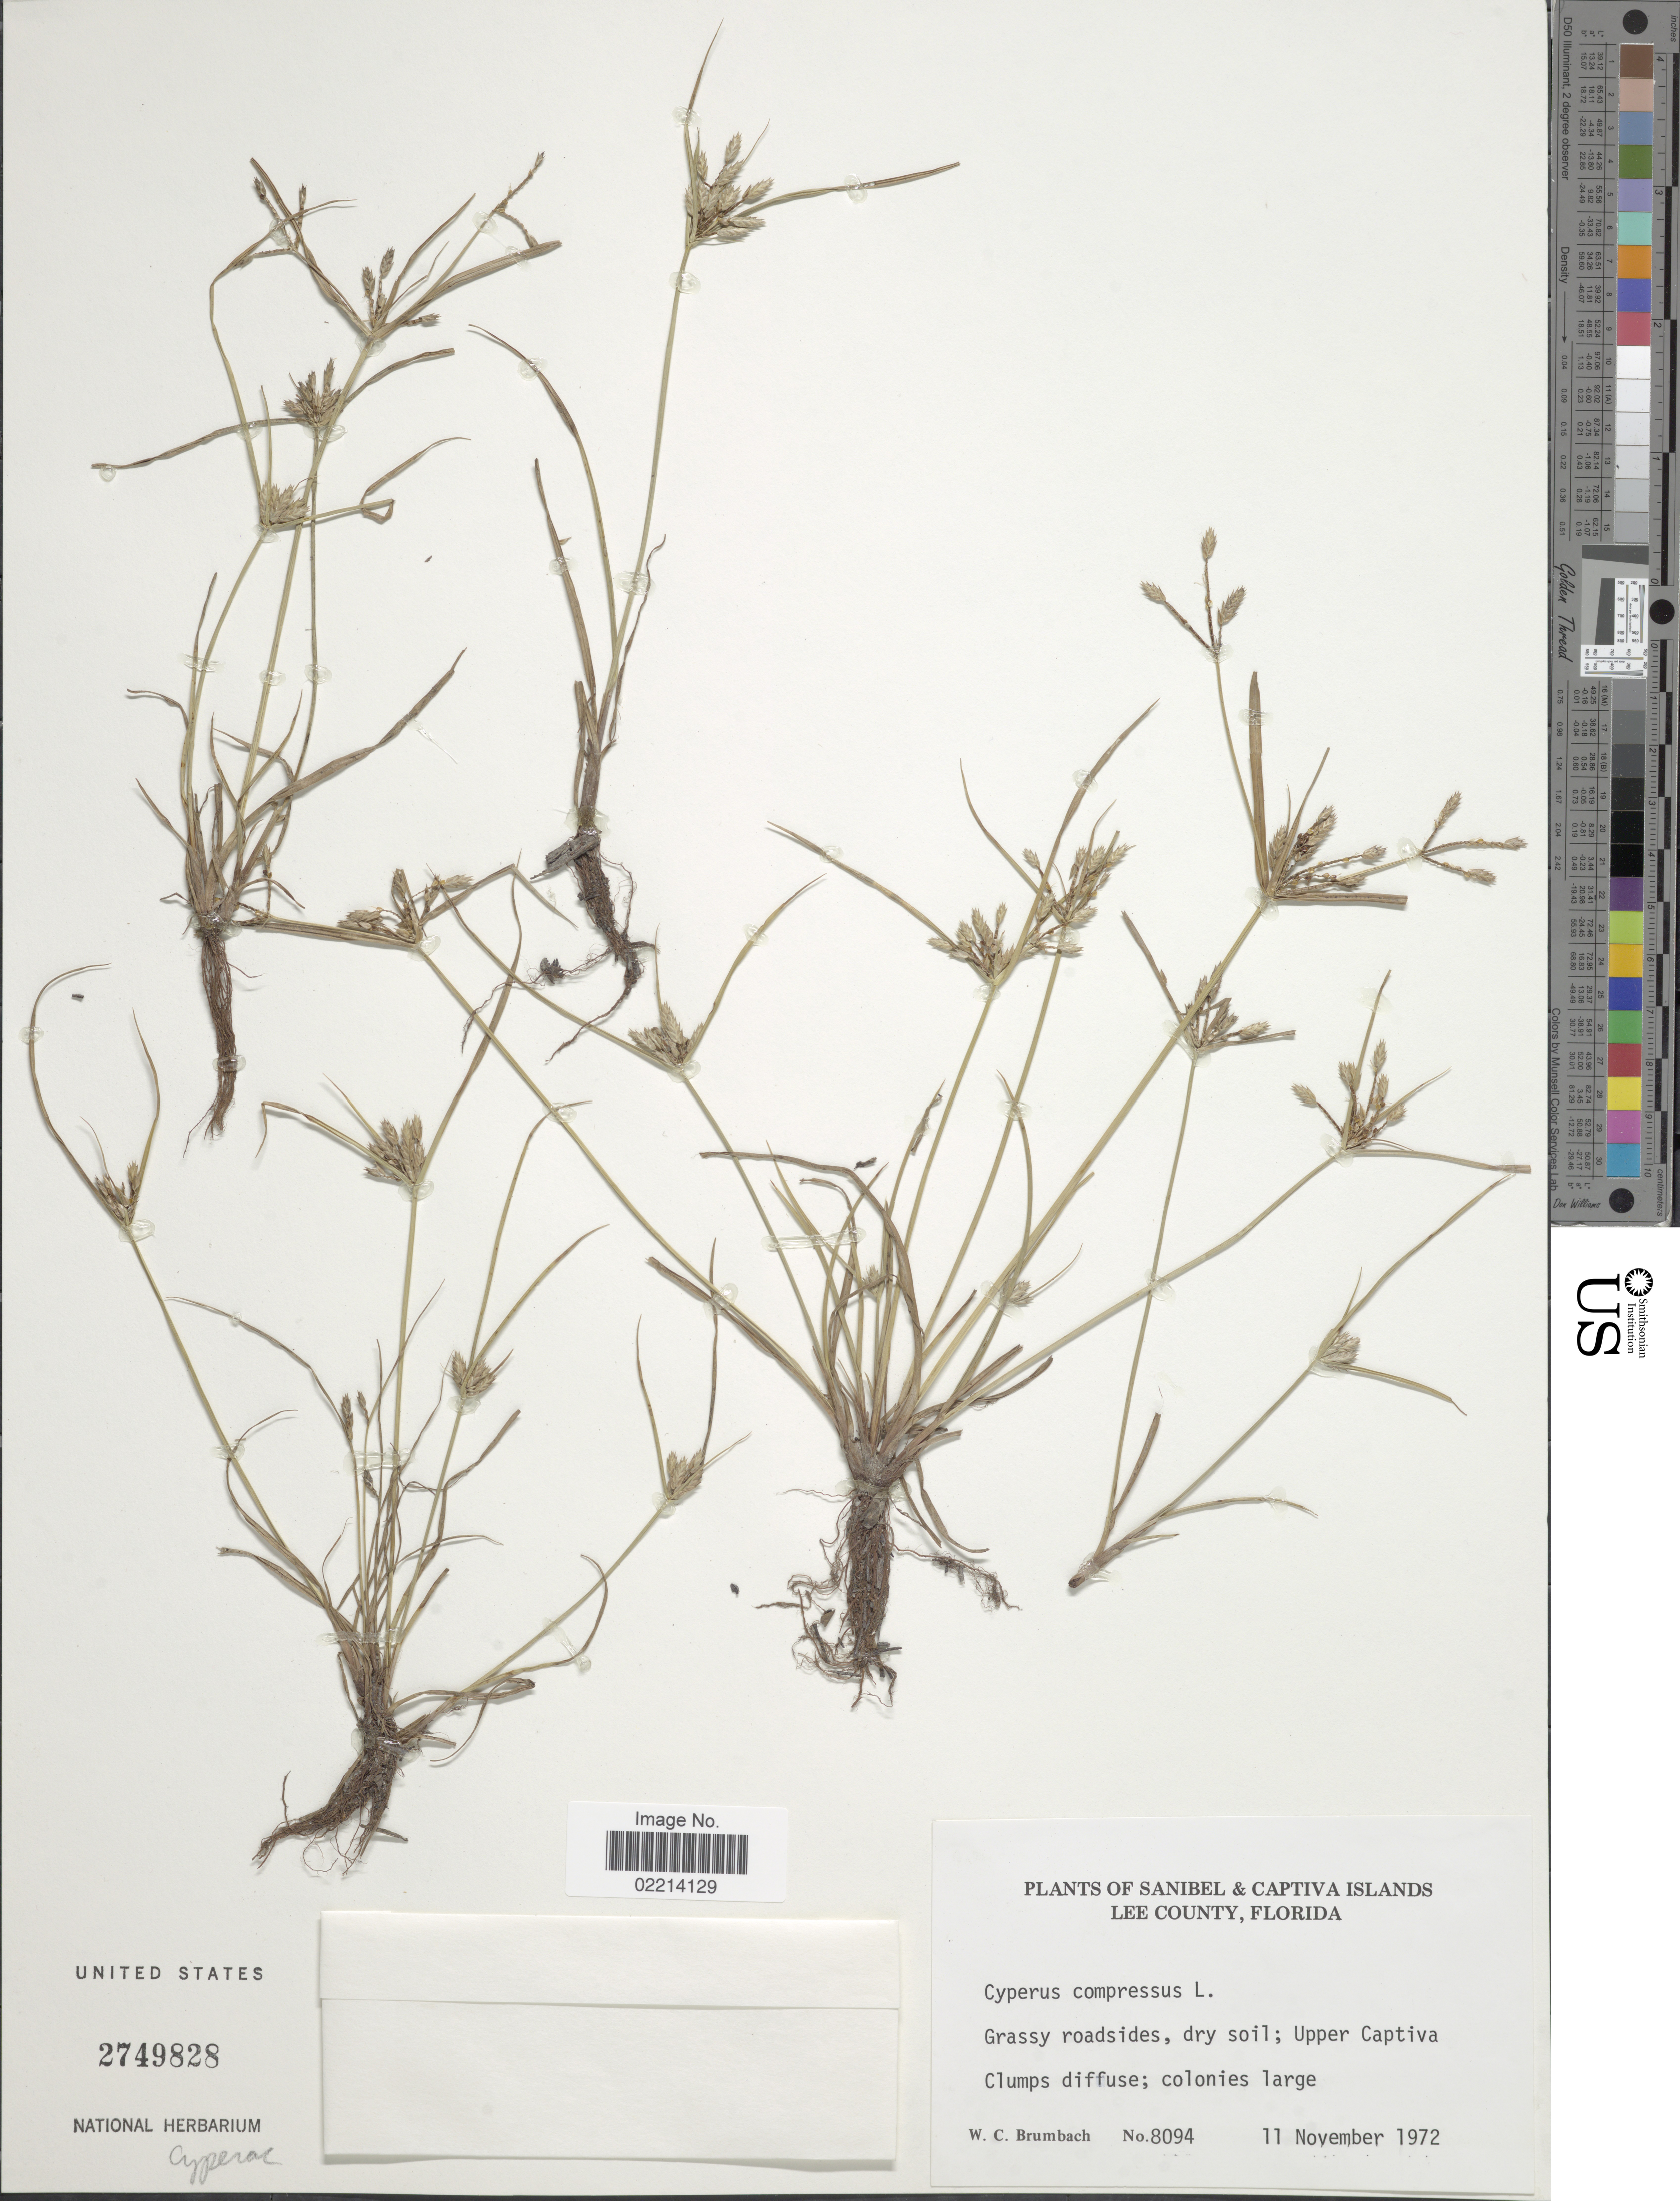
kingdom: Plantae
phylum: Tracheophyta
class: Liliopsida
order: Poales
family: Cyperaceae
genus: Cyperus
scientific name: Cyperus compressus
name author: L.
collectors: W. C. Brumbach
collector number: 8094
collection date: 1972-11-11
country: United States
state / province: Florida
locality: Sanibel & Captiva Islands. Lee County. Grassy roadsides, dry soil; Upper Captiva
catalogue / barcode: US 2749828